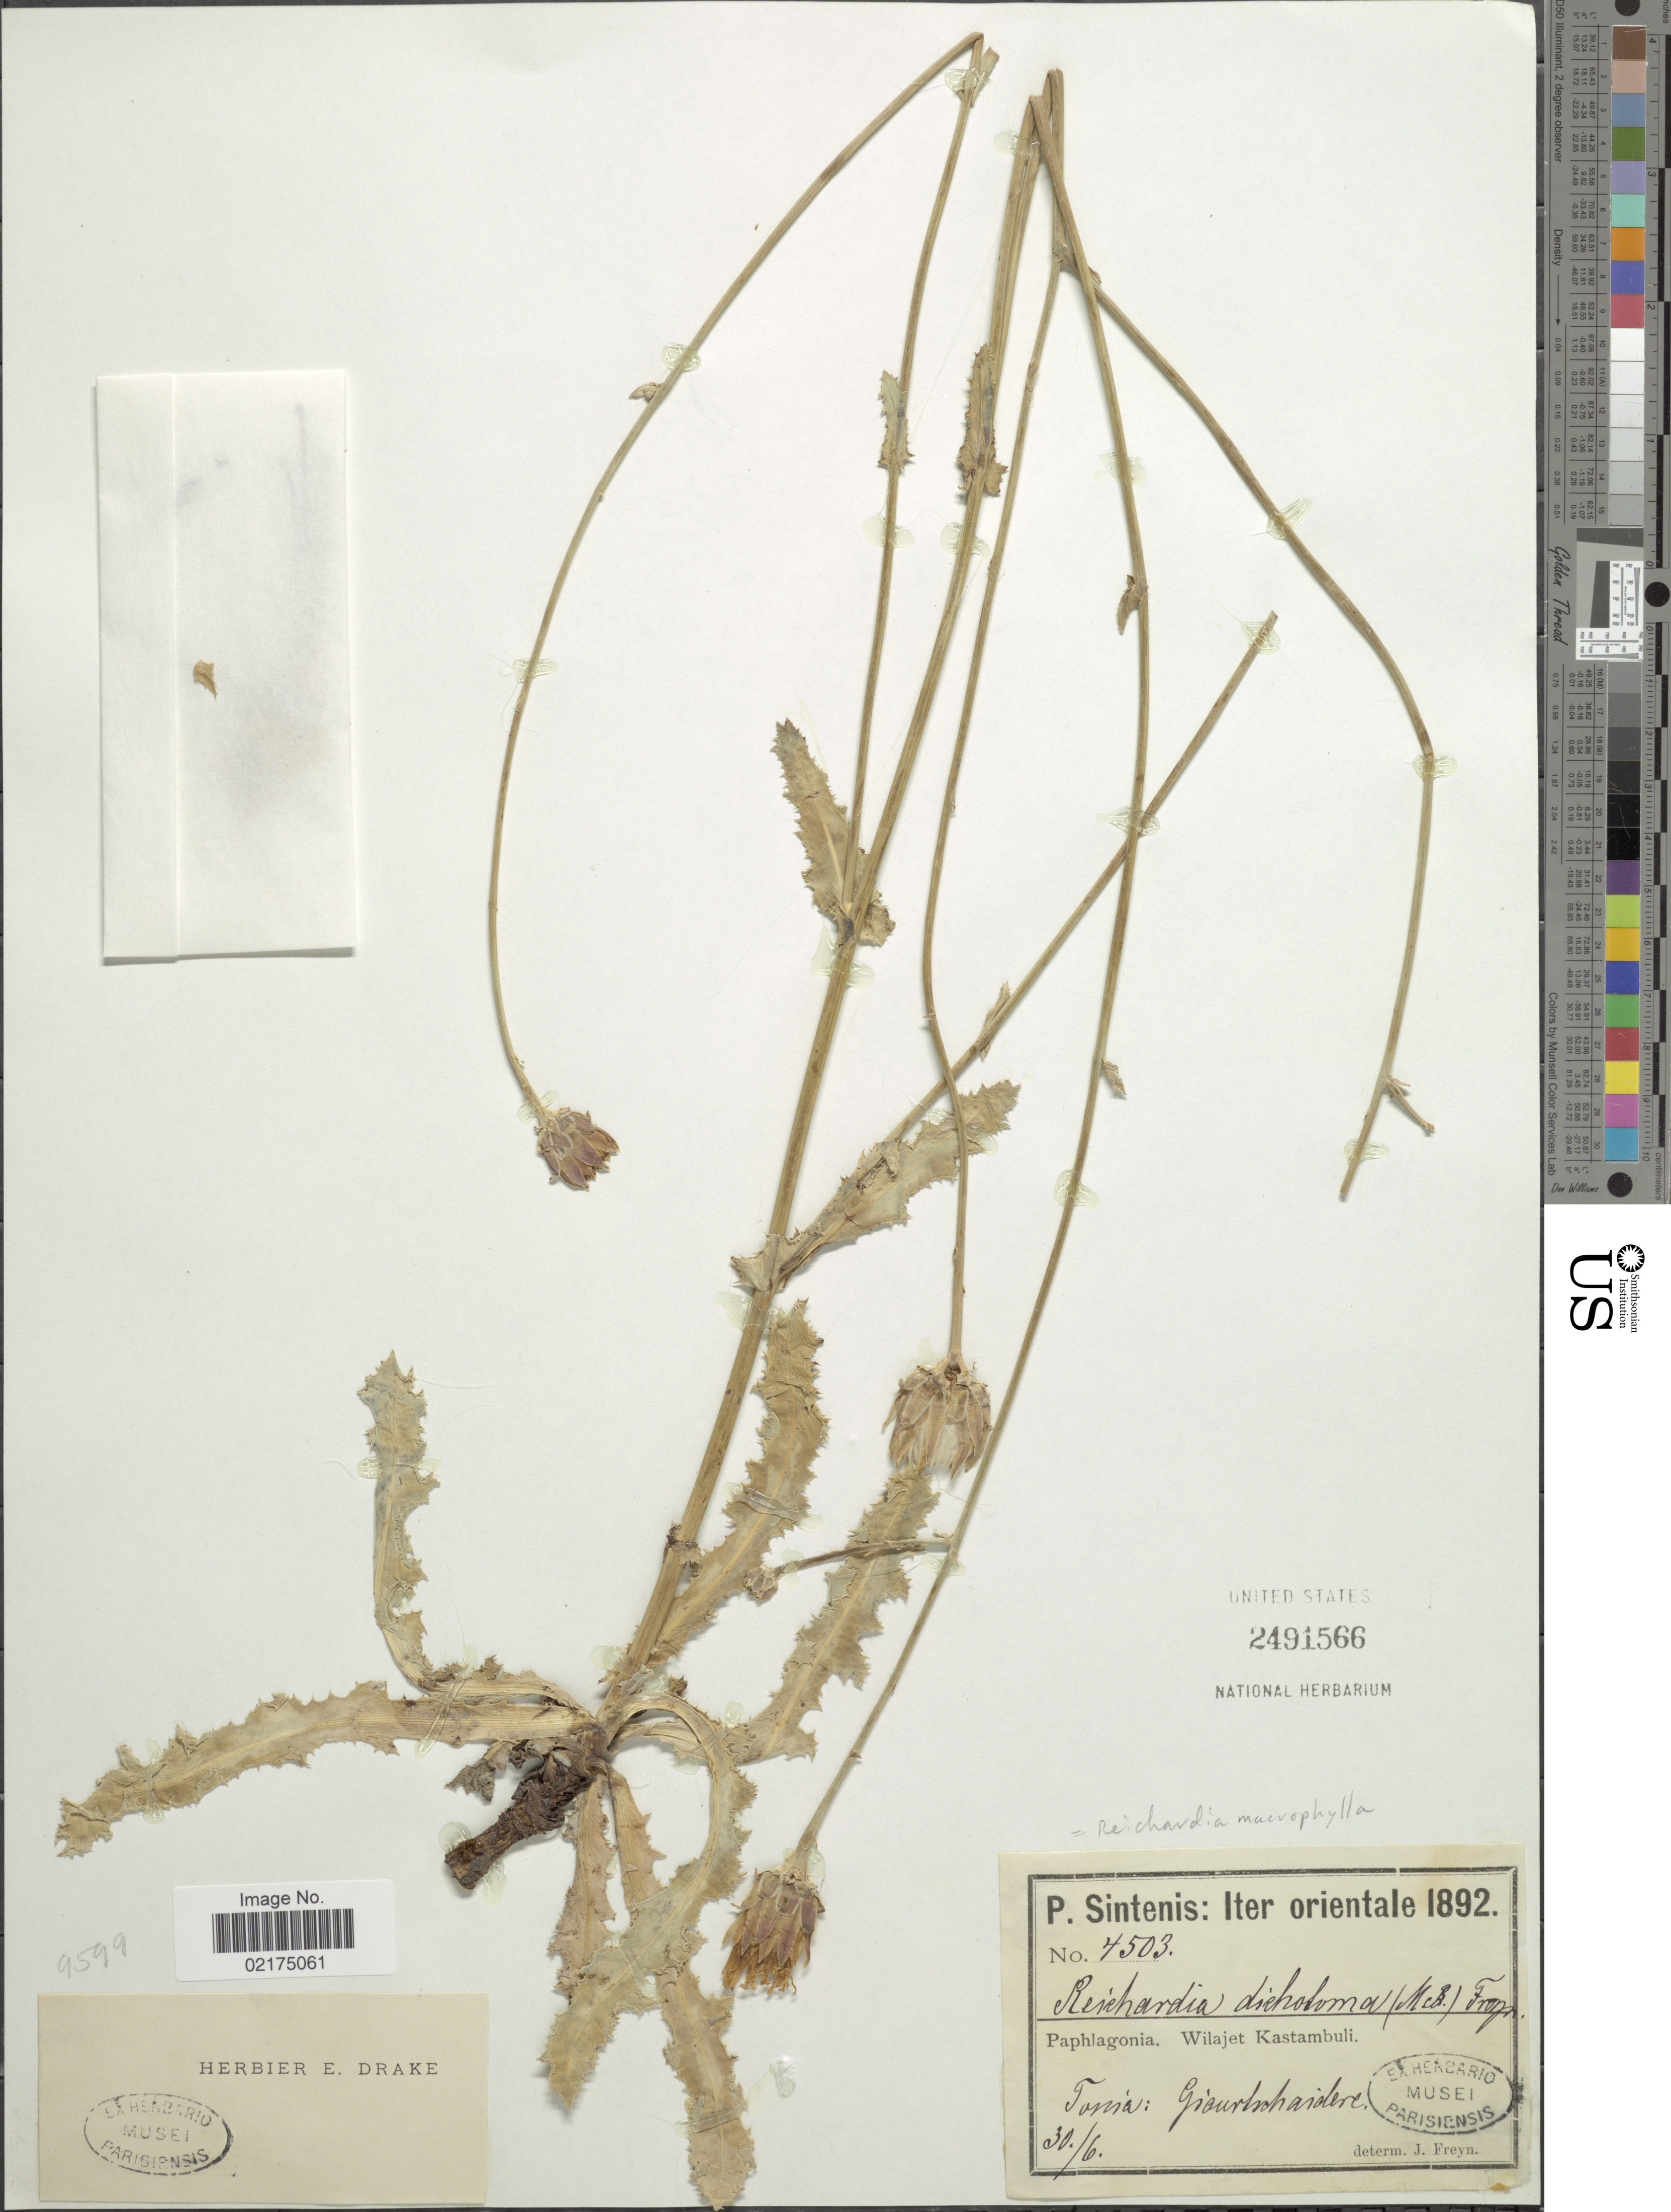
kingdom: Plantae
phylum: Tracheophyta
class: Magnoliopsida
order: Asterales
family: Asteraceae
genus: Reichardia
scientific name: Reichardia dichotoma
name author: (DC.) Freyn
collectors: P. Sintenis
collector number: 4503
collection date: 1892-06-30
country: Turkey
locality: Paphlagonia, Wilajet Kastambuli, [illegible text]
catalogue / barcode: US 2491566